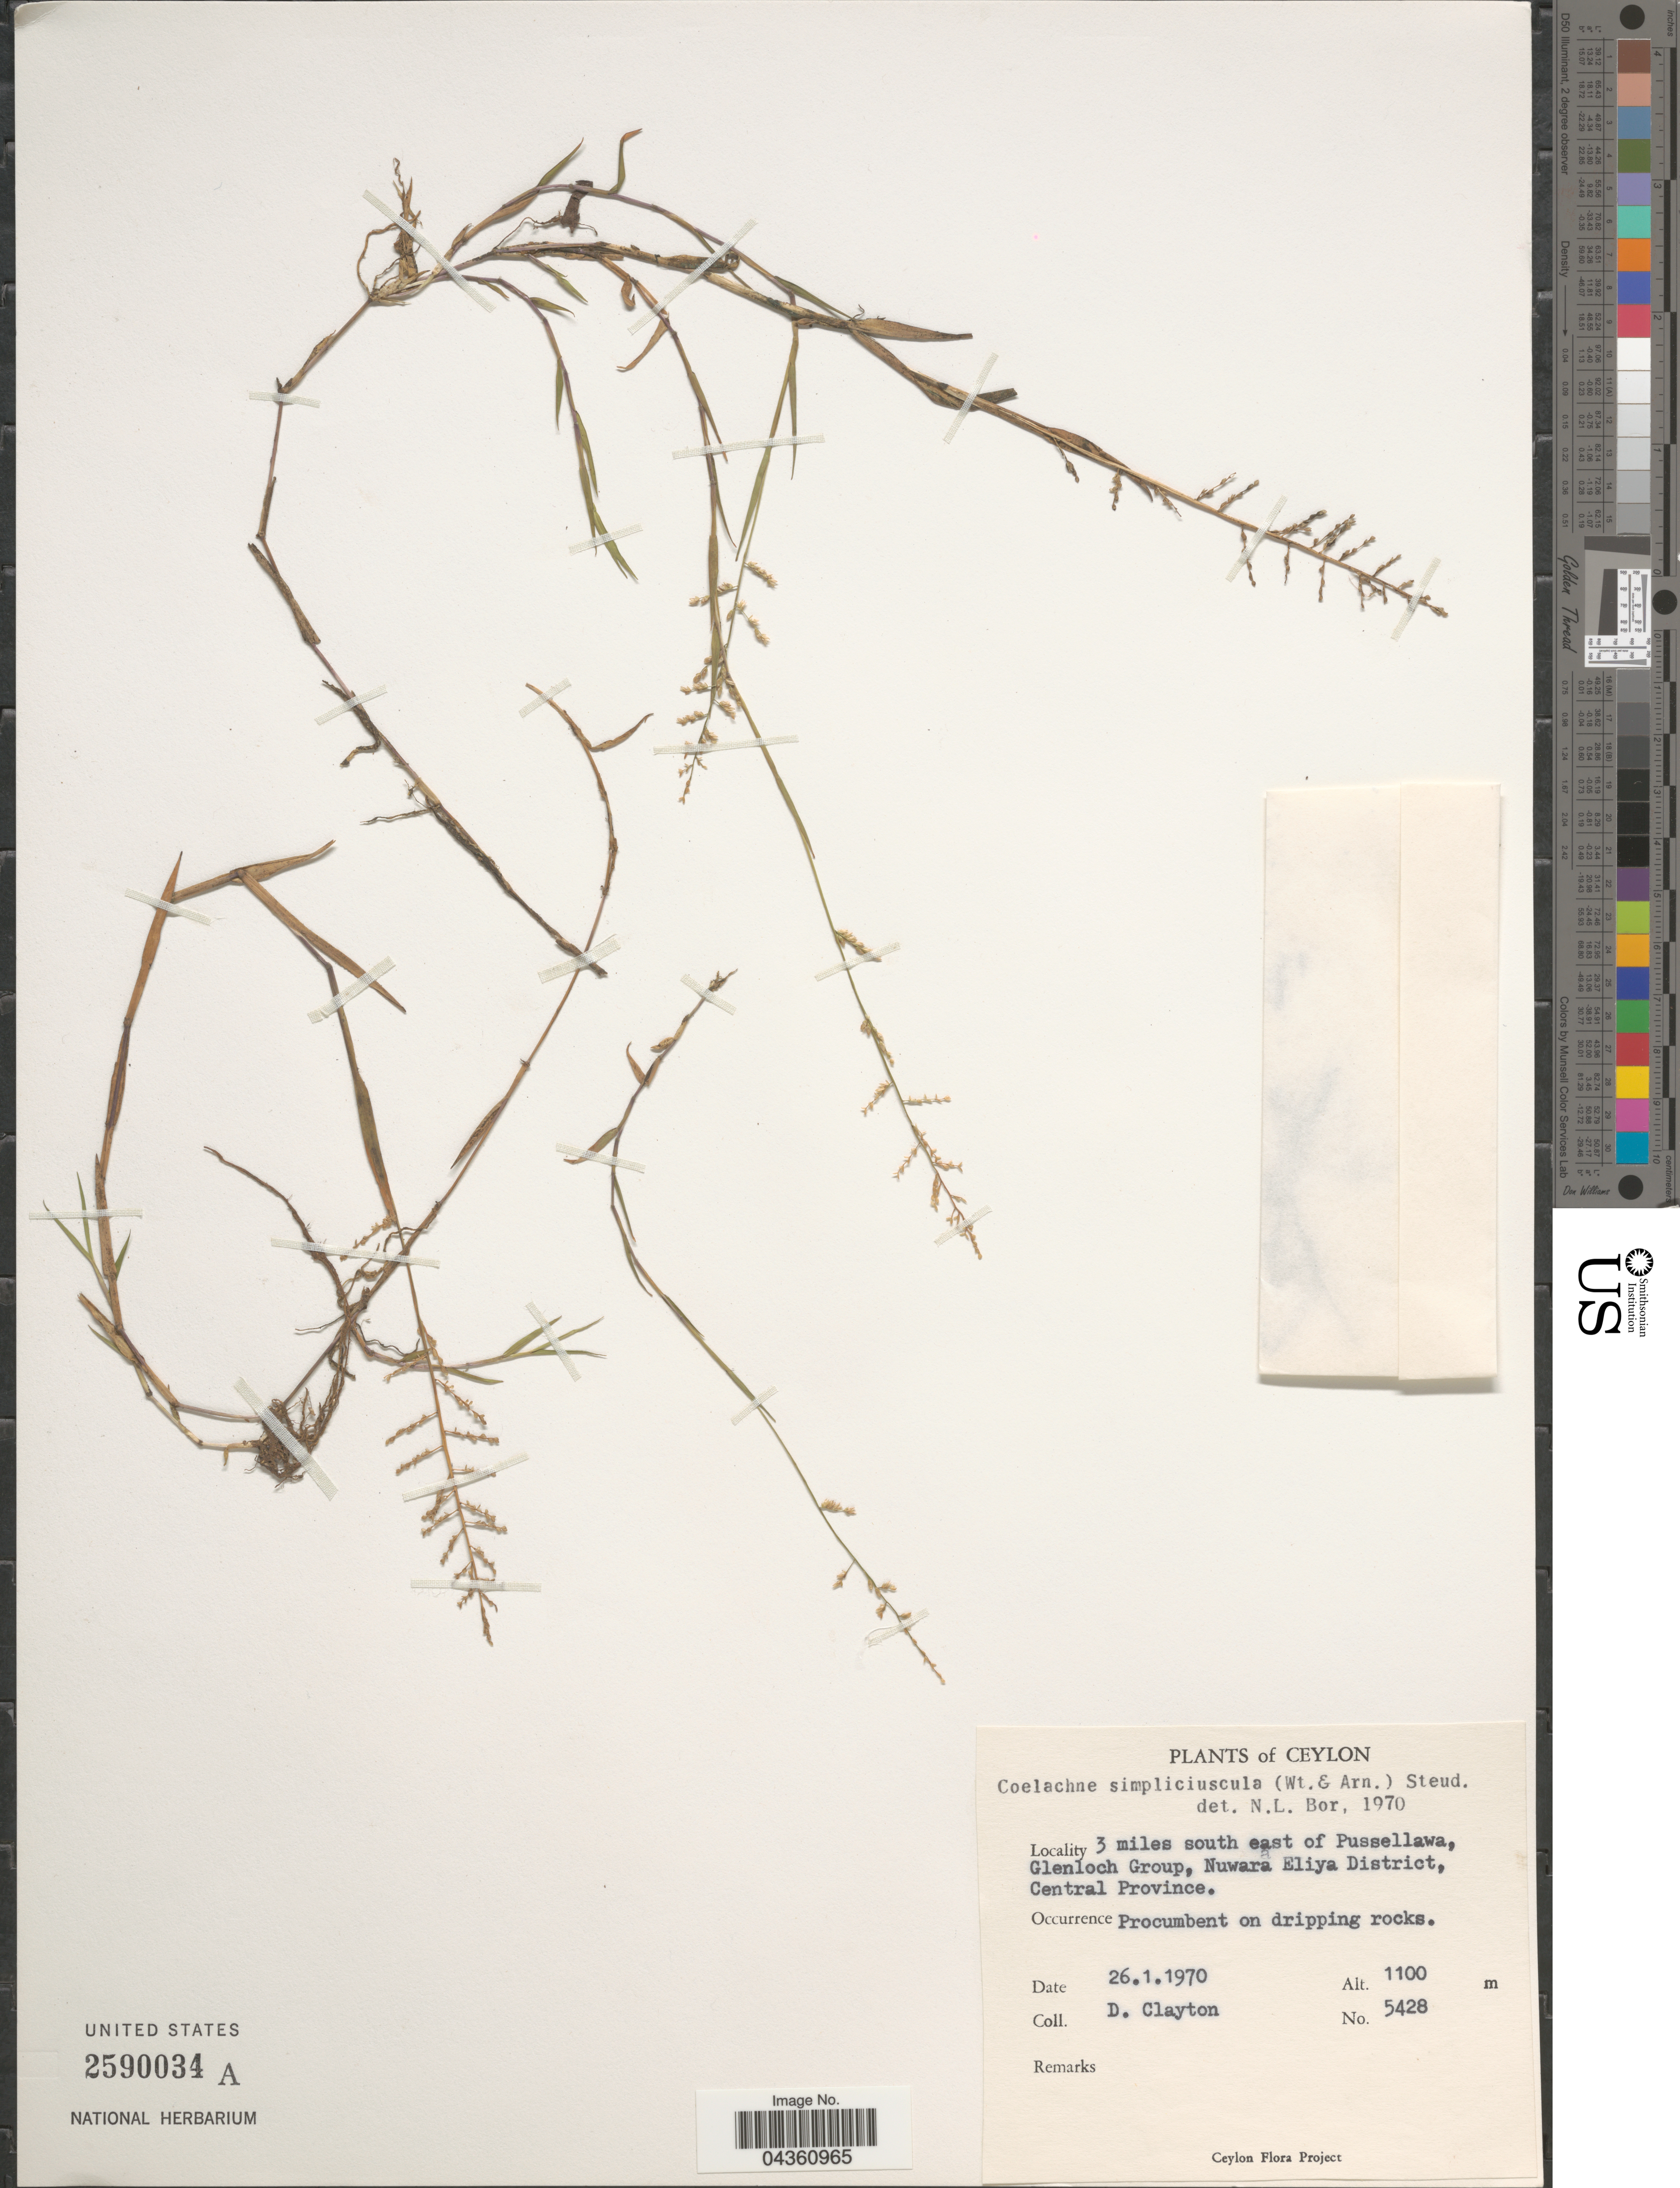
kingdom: Plantae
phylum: Tracheophyta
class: Liliopsida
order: Poales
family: Poaceae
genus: Coelachne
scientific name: Coelachne simpliciuscula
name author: (Wight & Arn. ex Steud.) Munro ex Benth.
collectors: D. Clayton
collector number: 5428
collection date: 1970-01-26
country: Sri Lanka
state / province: Central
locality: Ceylon. 3 miles south east of Pussellawa, Glenloch Group, Nuwara Eliya District.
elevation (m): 1100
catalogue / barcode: US 2590034A